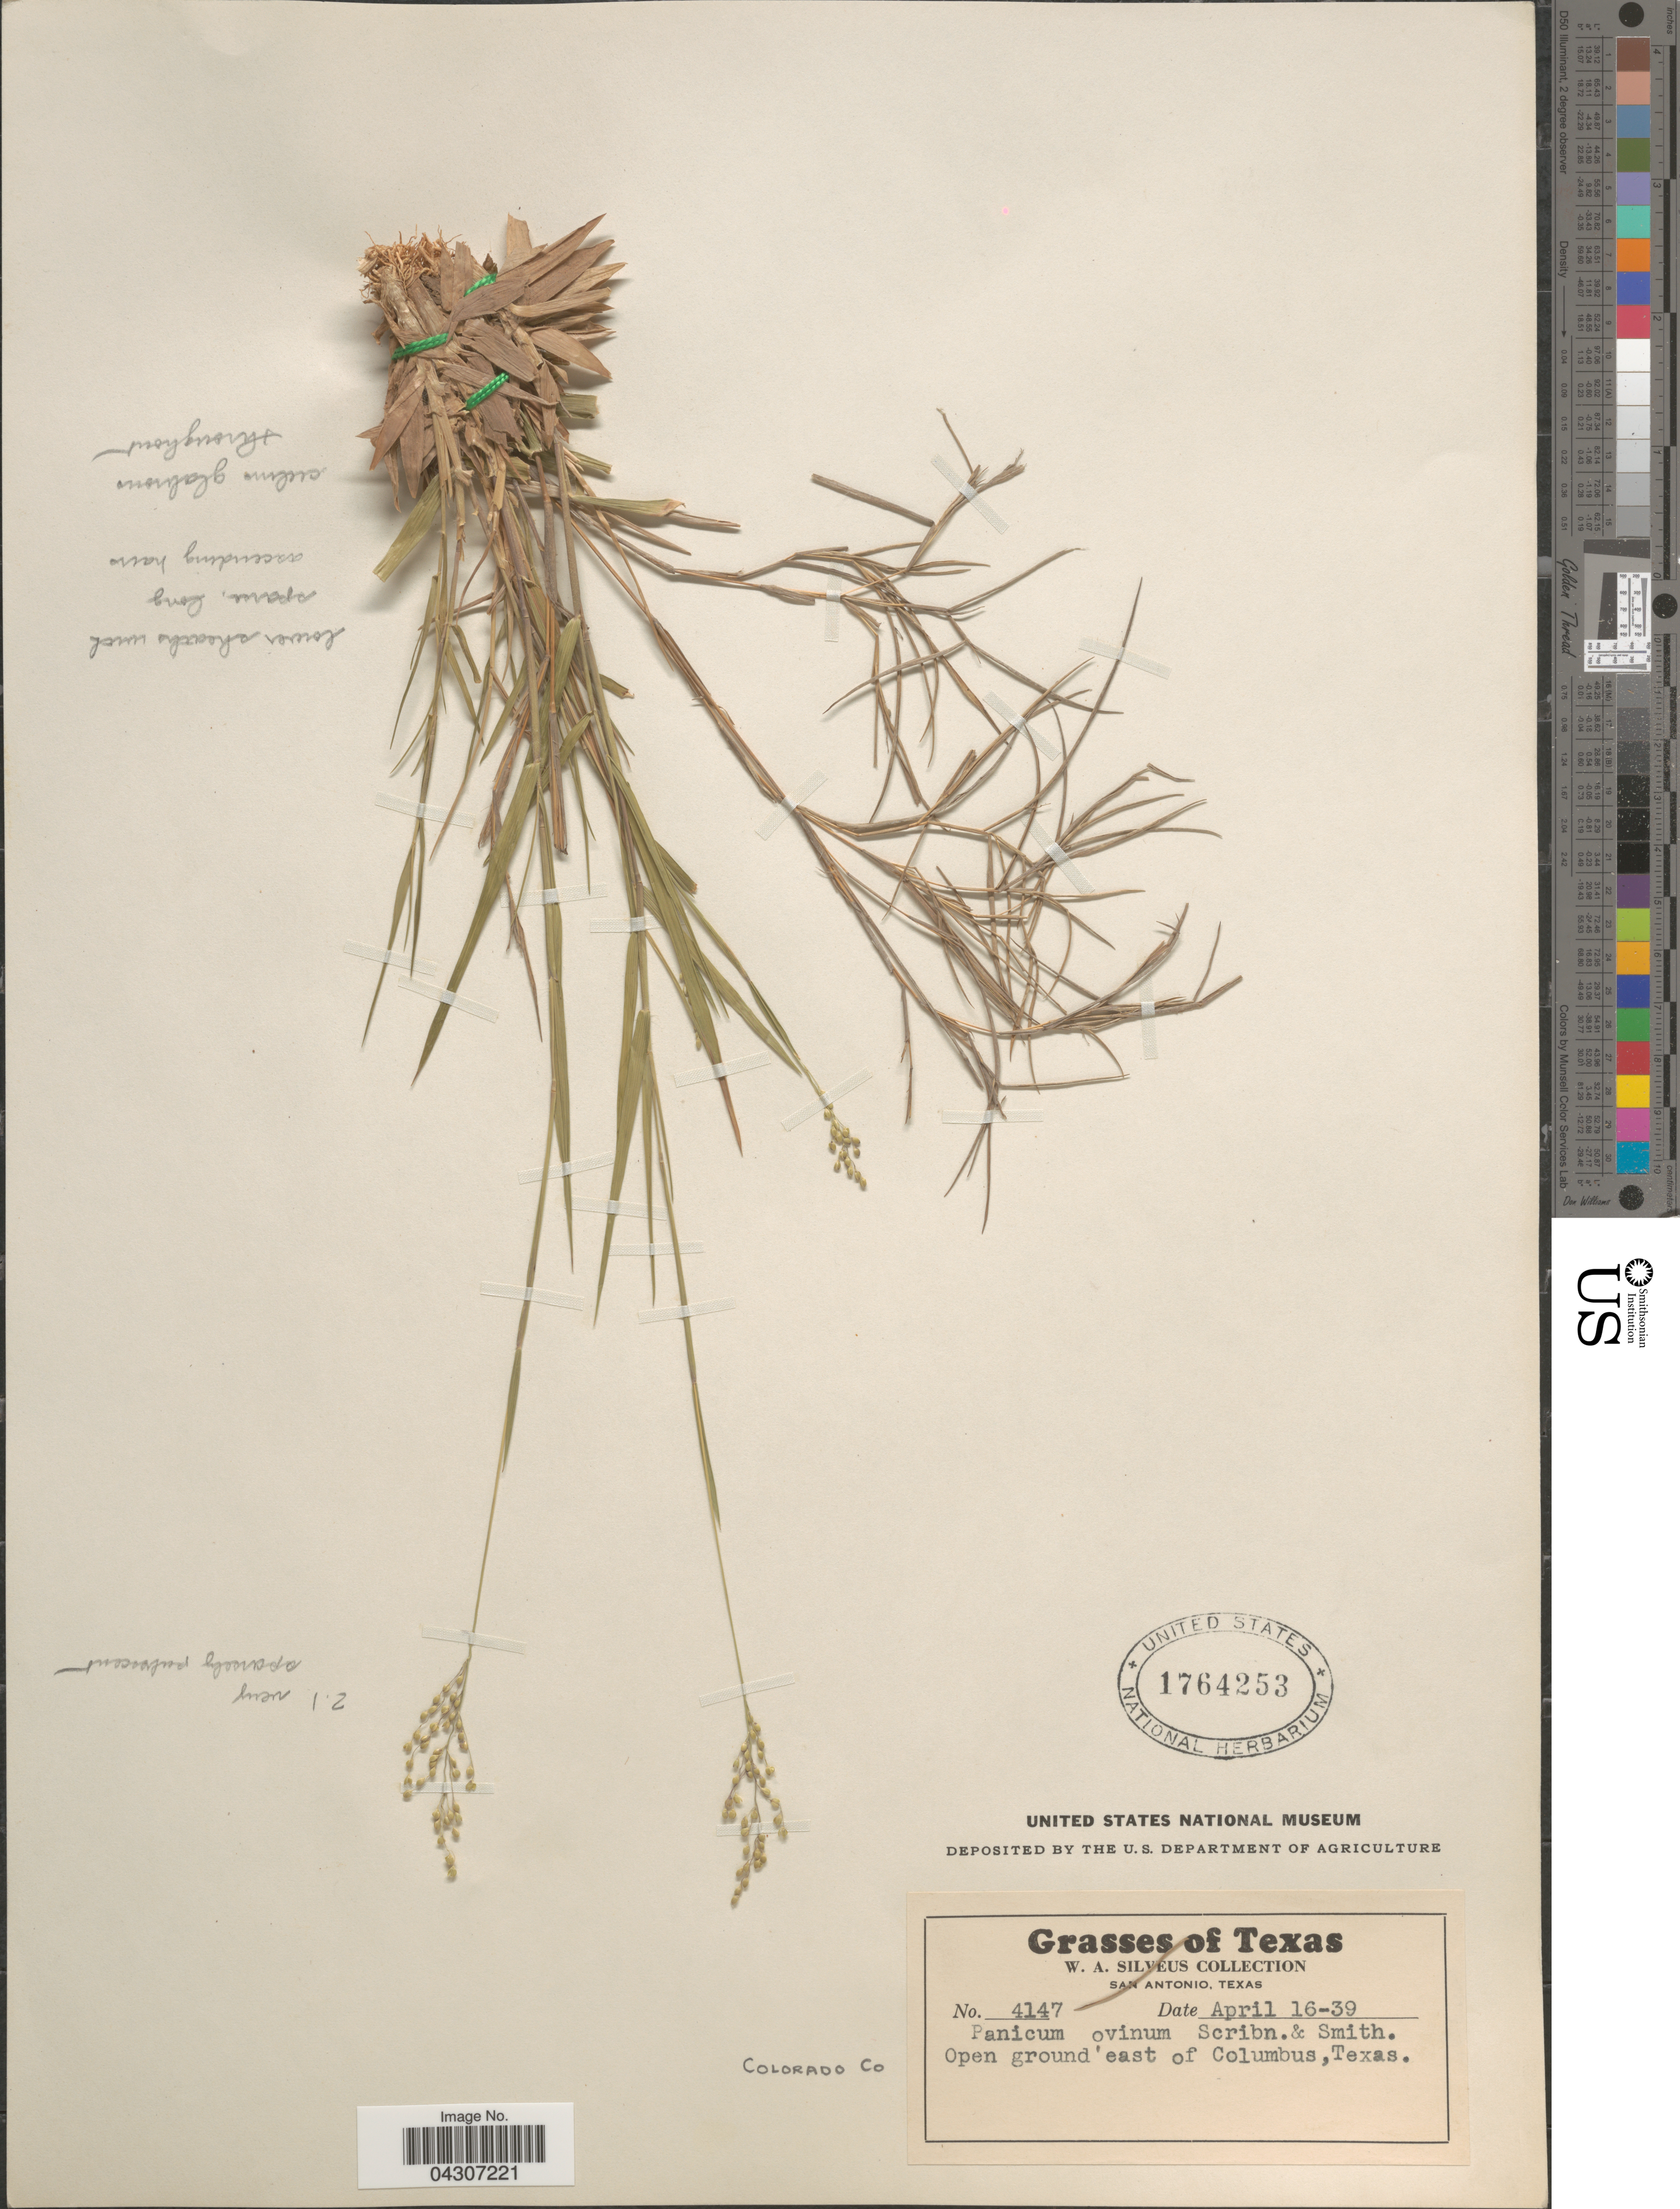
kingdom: Plantae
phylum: Tracheophyta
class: Liliopsida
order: Poales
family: Poaceae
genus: Dichanthelium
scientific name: Dichanthelium aciculare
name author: (Desv. ex Poir.) Gould & C.A. Clark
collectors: W. Silveus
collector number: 4147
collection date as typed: Transcribed d/m/y: 16/4/39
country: United States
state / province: Texas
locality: Colorado Co. Open ground east of Columbus.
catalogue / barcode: US 1764253